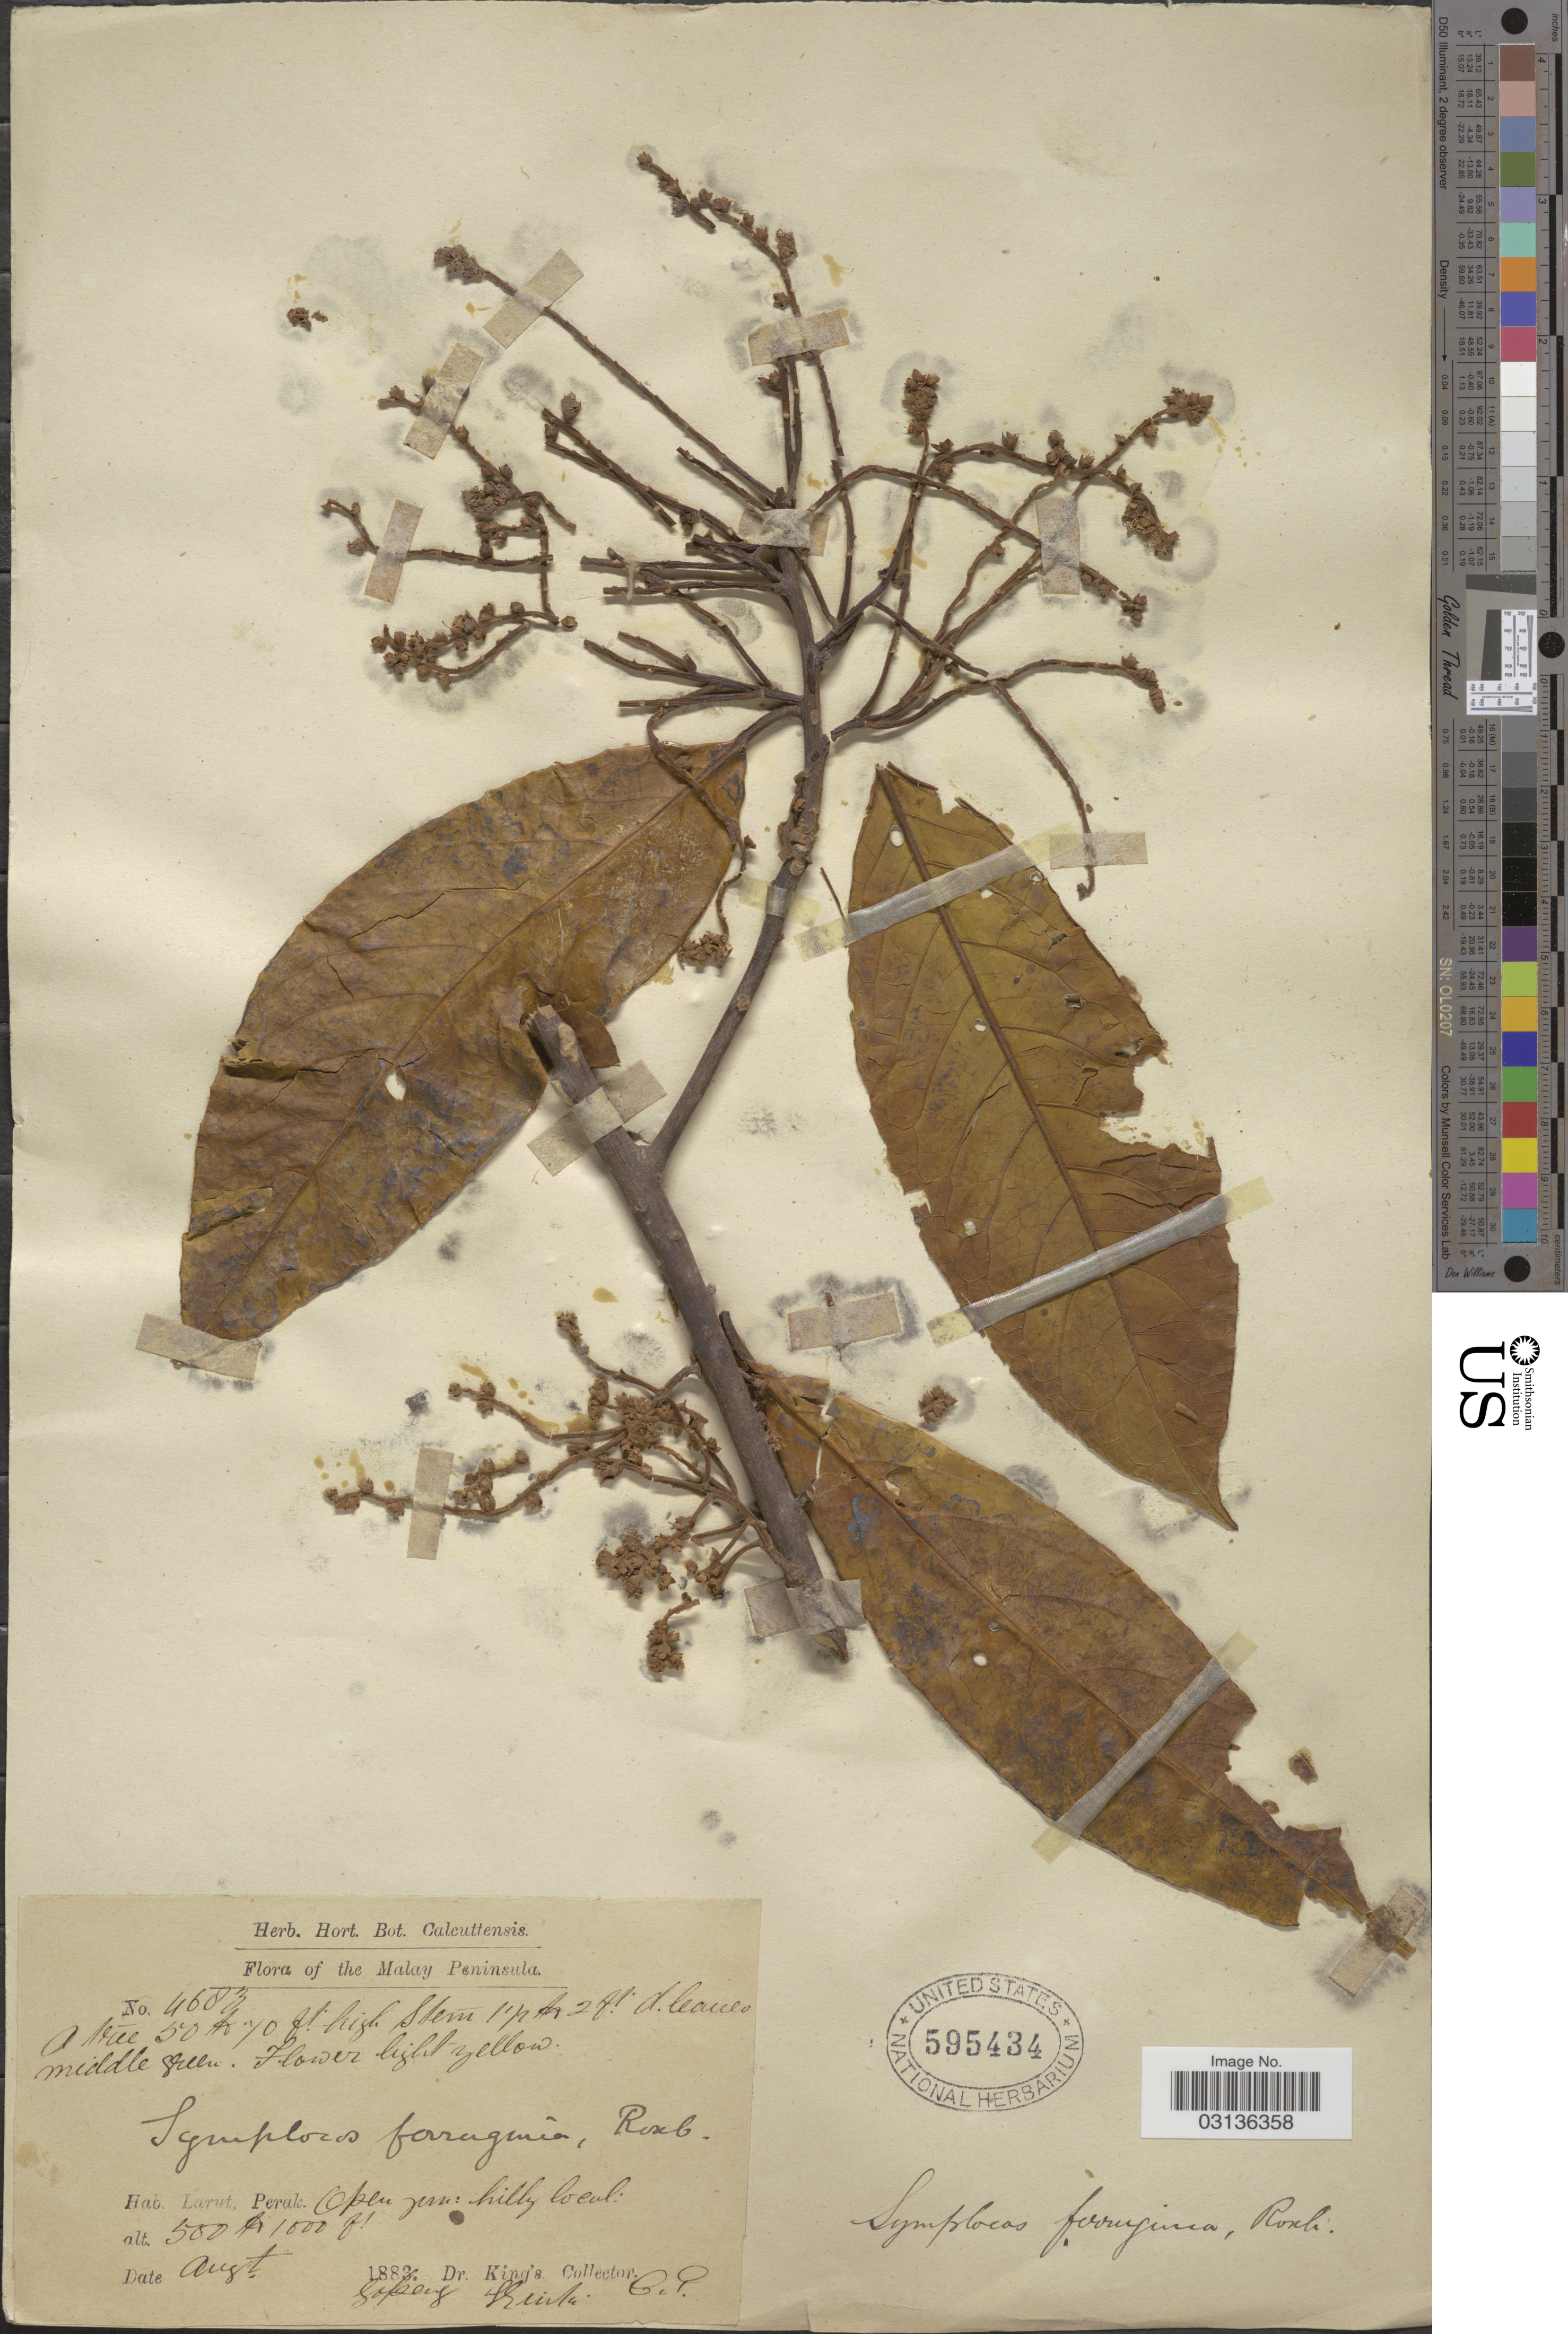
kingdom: Plantae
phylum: Tracheophyta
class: Magnoliopsida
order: Ericales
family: Symplocaceae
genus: Symplocos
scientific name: Symplocos cochinchinensis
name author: (Lour.) S. Moore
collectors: Dr. King's collector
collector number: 4683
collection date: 1883-08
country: Malaysia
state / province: Perak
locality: The Malay Peninsula. Larut, Perak. Open jun.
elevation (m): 152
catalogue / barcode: US 595434